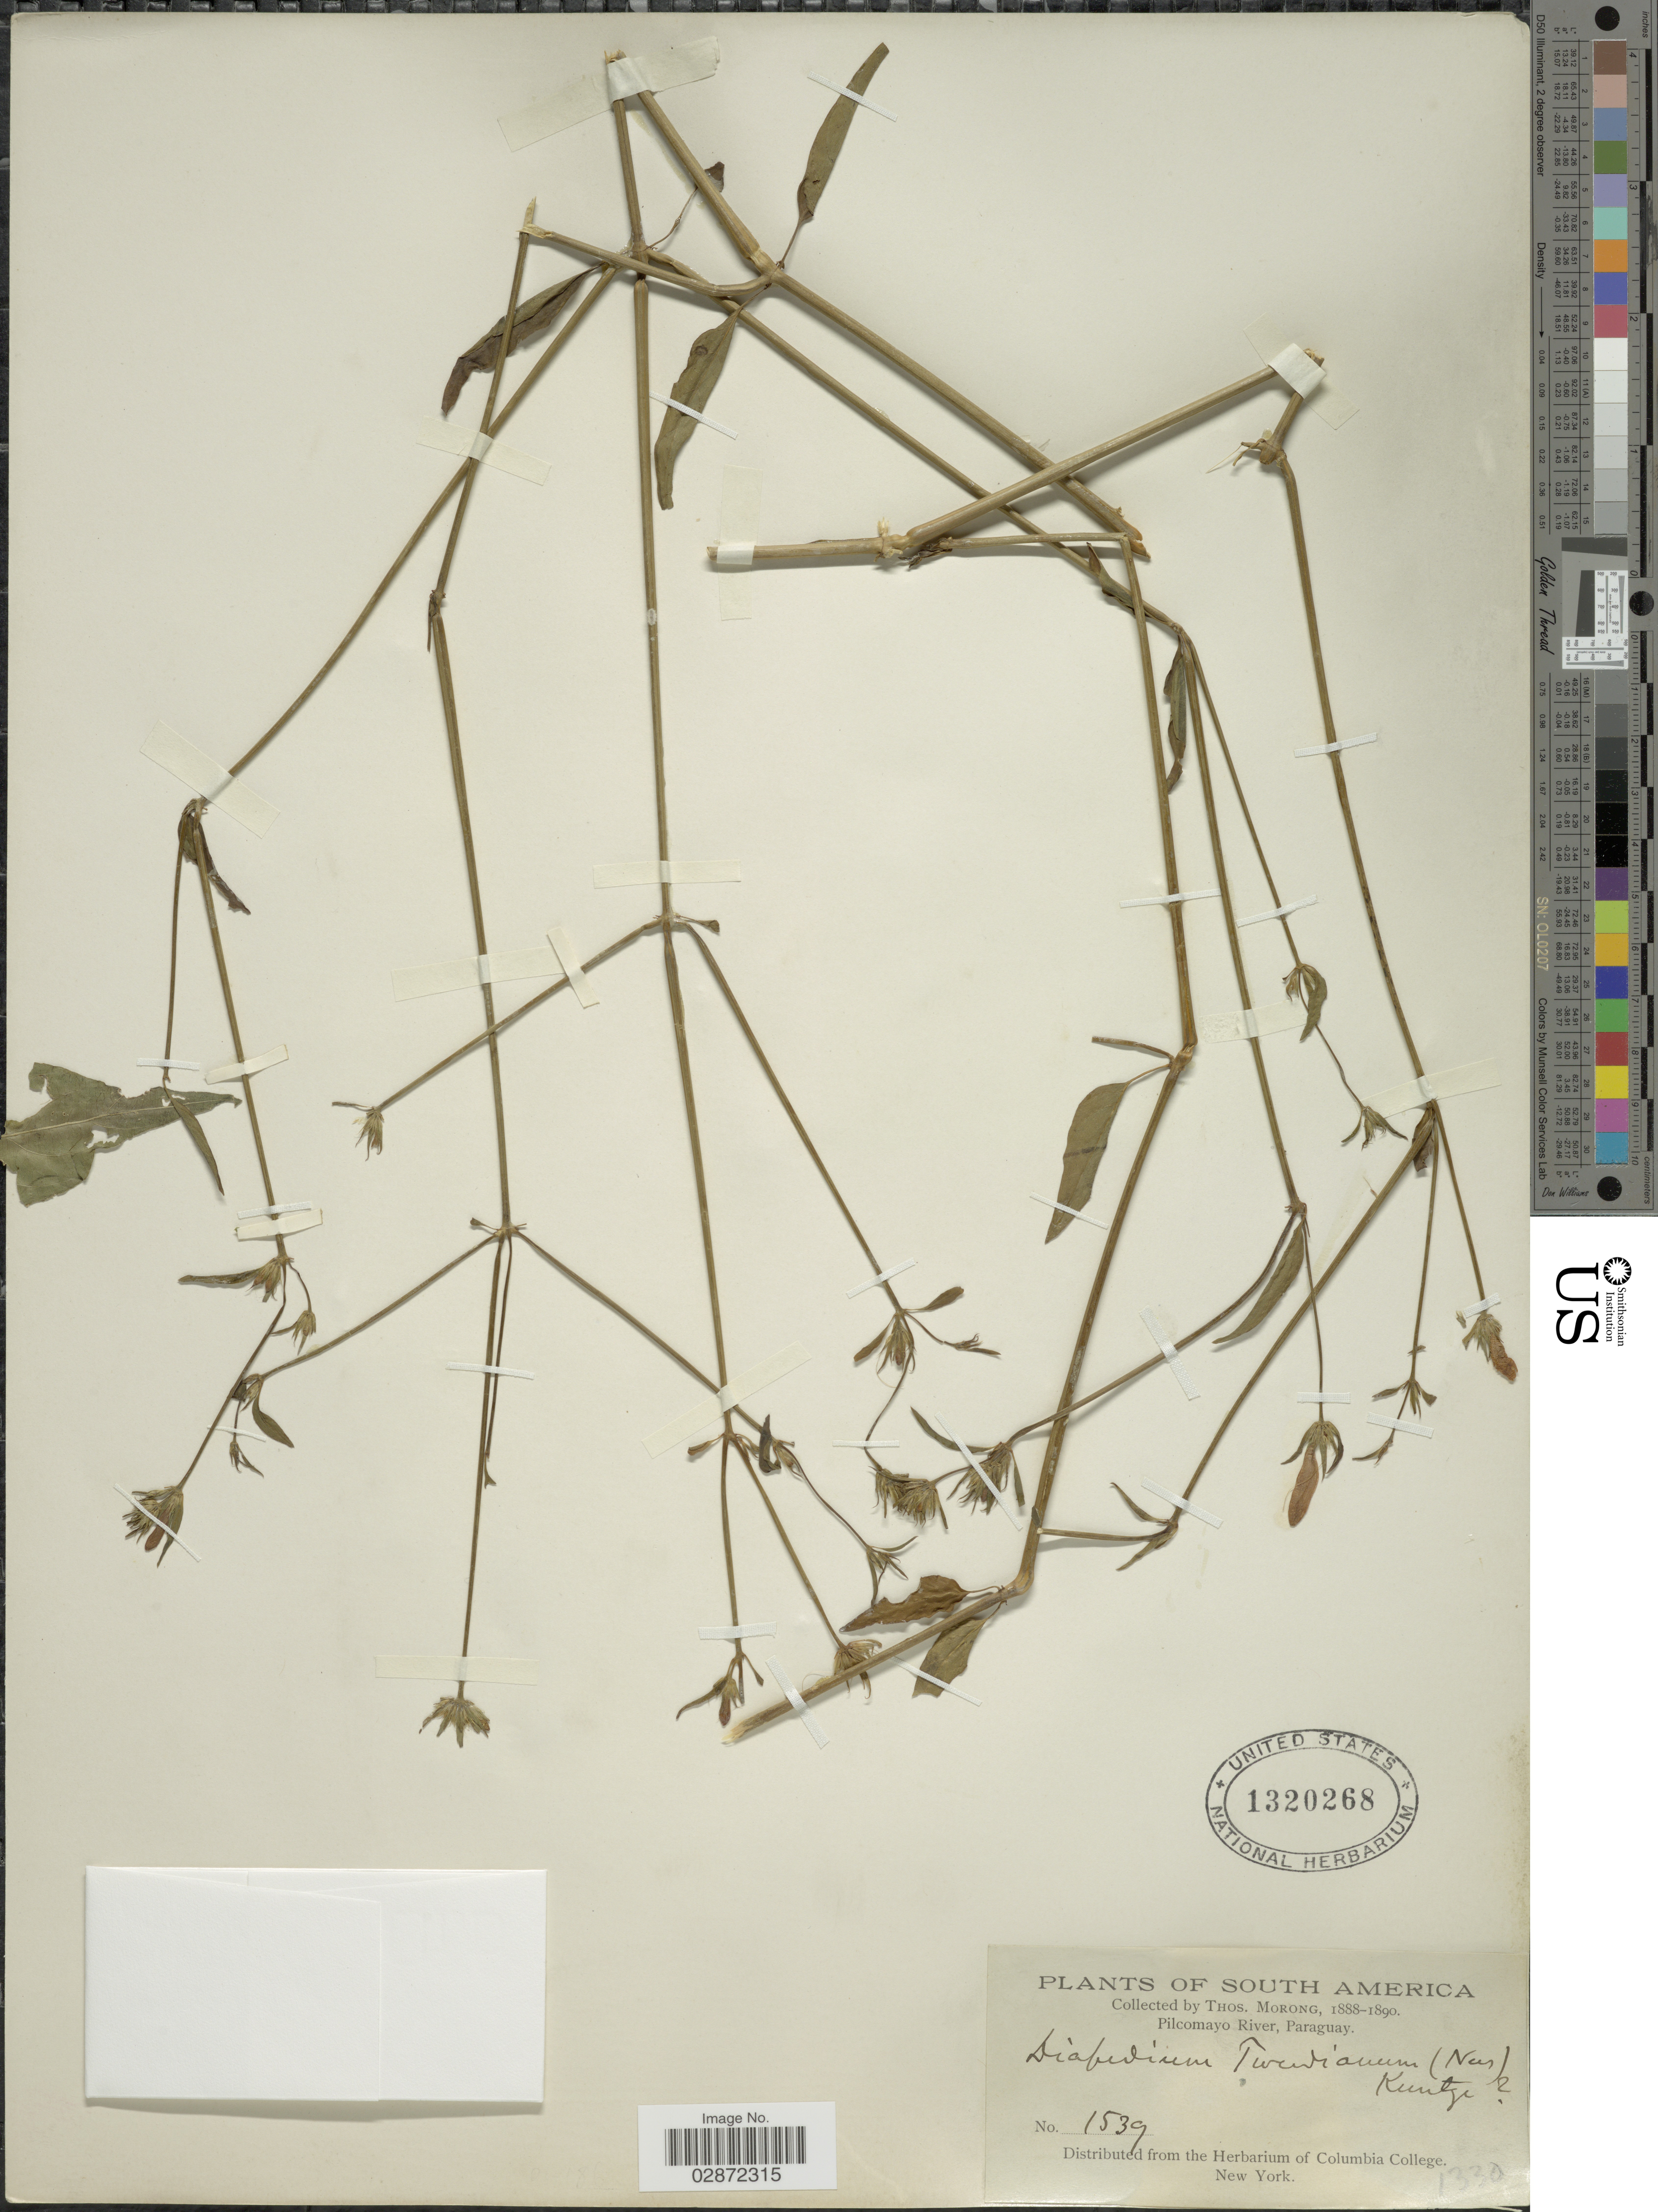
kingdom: Plantae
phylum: Tracheophyta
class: Magnoliopsida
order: Lamiales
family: Acanthaceae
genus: Dicliptera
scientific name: Dicliptera squarrosa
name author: Nees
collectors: ex herb. T. Morong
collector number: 1539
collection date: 1888/1890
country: Paraguay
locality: Pilcomayo River.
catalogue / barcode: US 1320268